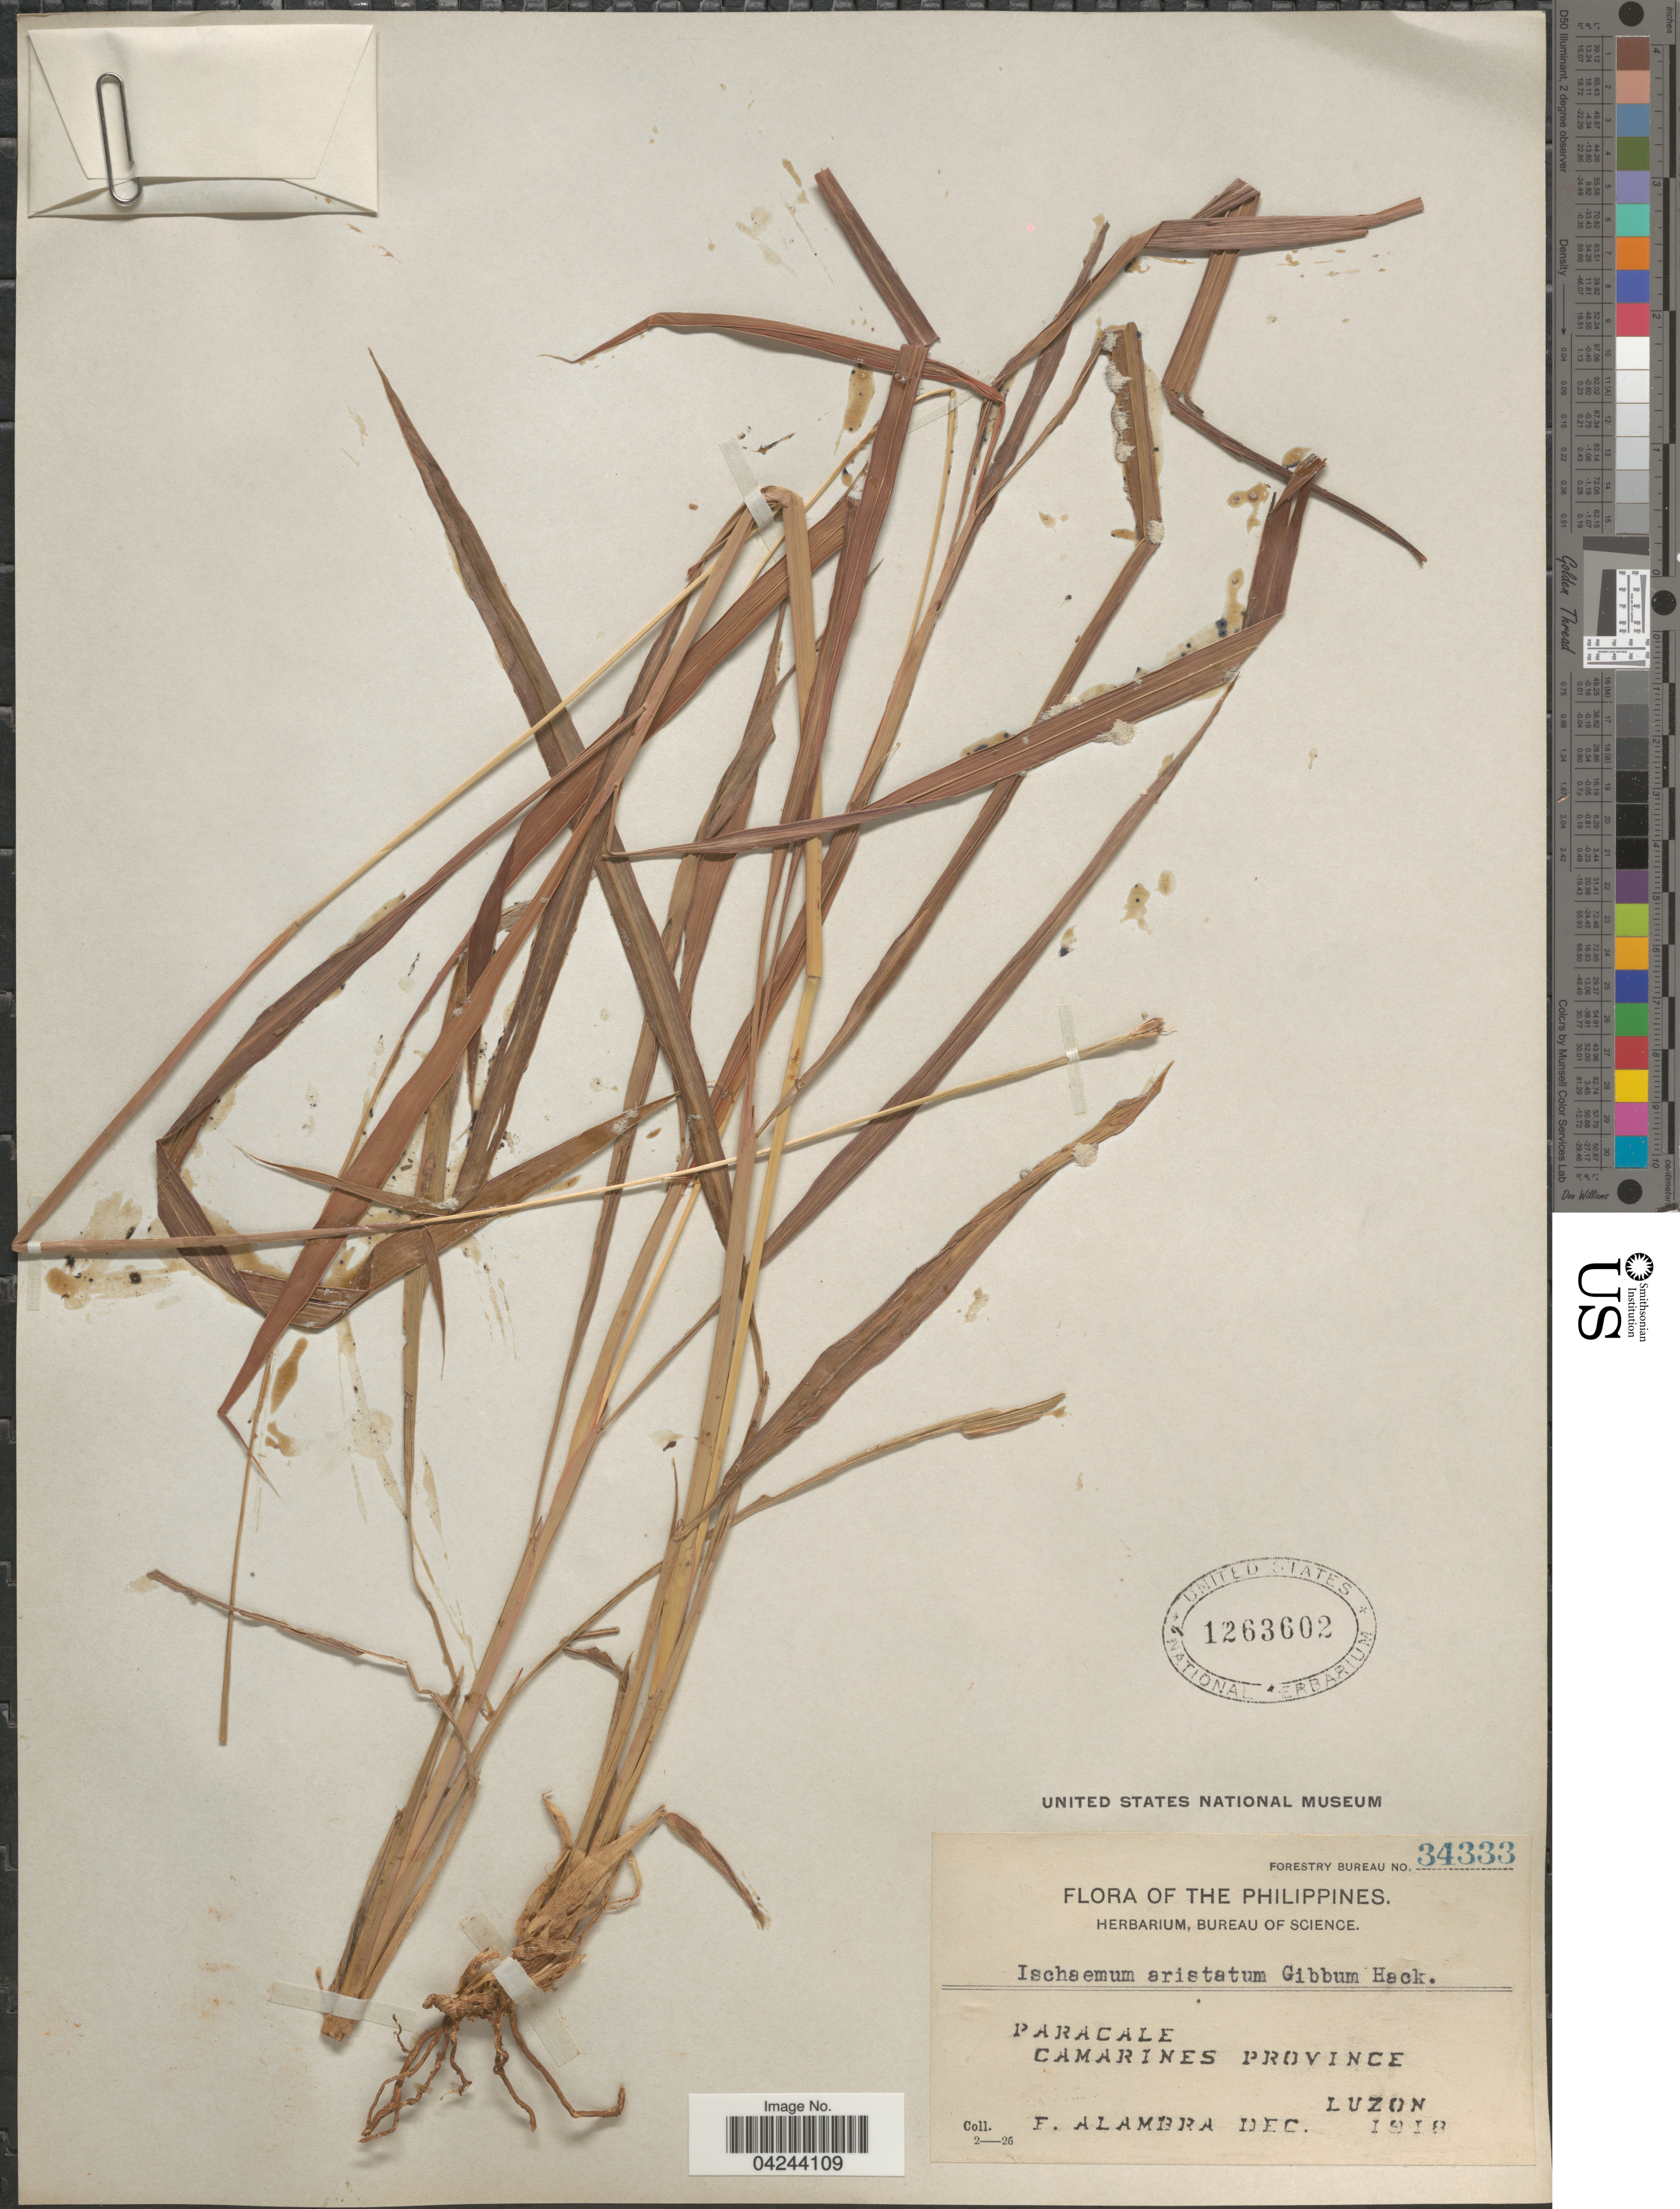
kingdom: Plantae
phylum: Tracheophyta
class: Liliopsida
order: Poales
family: Poaceae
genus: Ischaemum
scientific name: Ischaemum aristatum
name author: L.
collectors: F. Alambra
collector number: Forestry Bureau 34333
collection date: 1918-12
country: Philippines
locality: Paracale. Camarines Province. Luzon.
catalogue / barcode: US 1263602